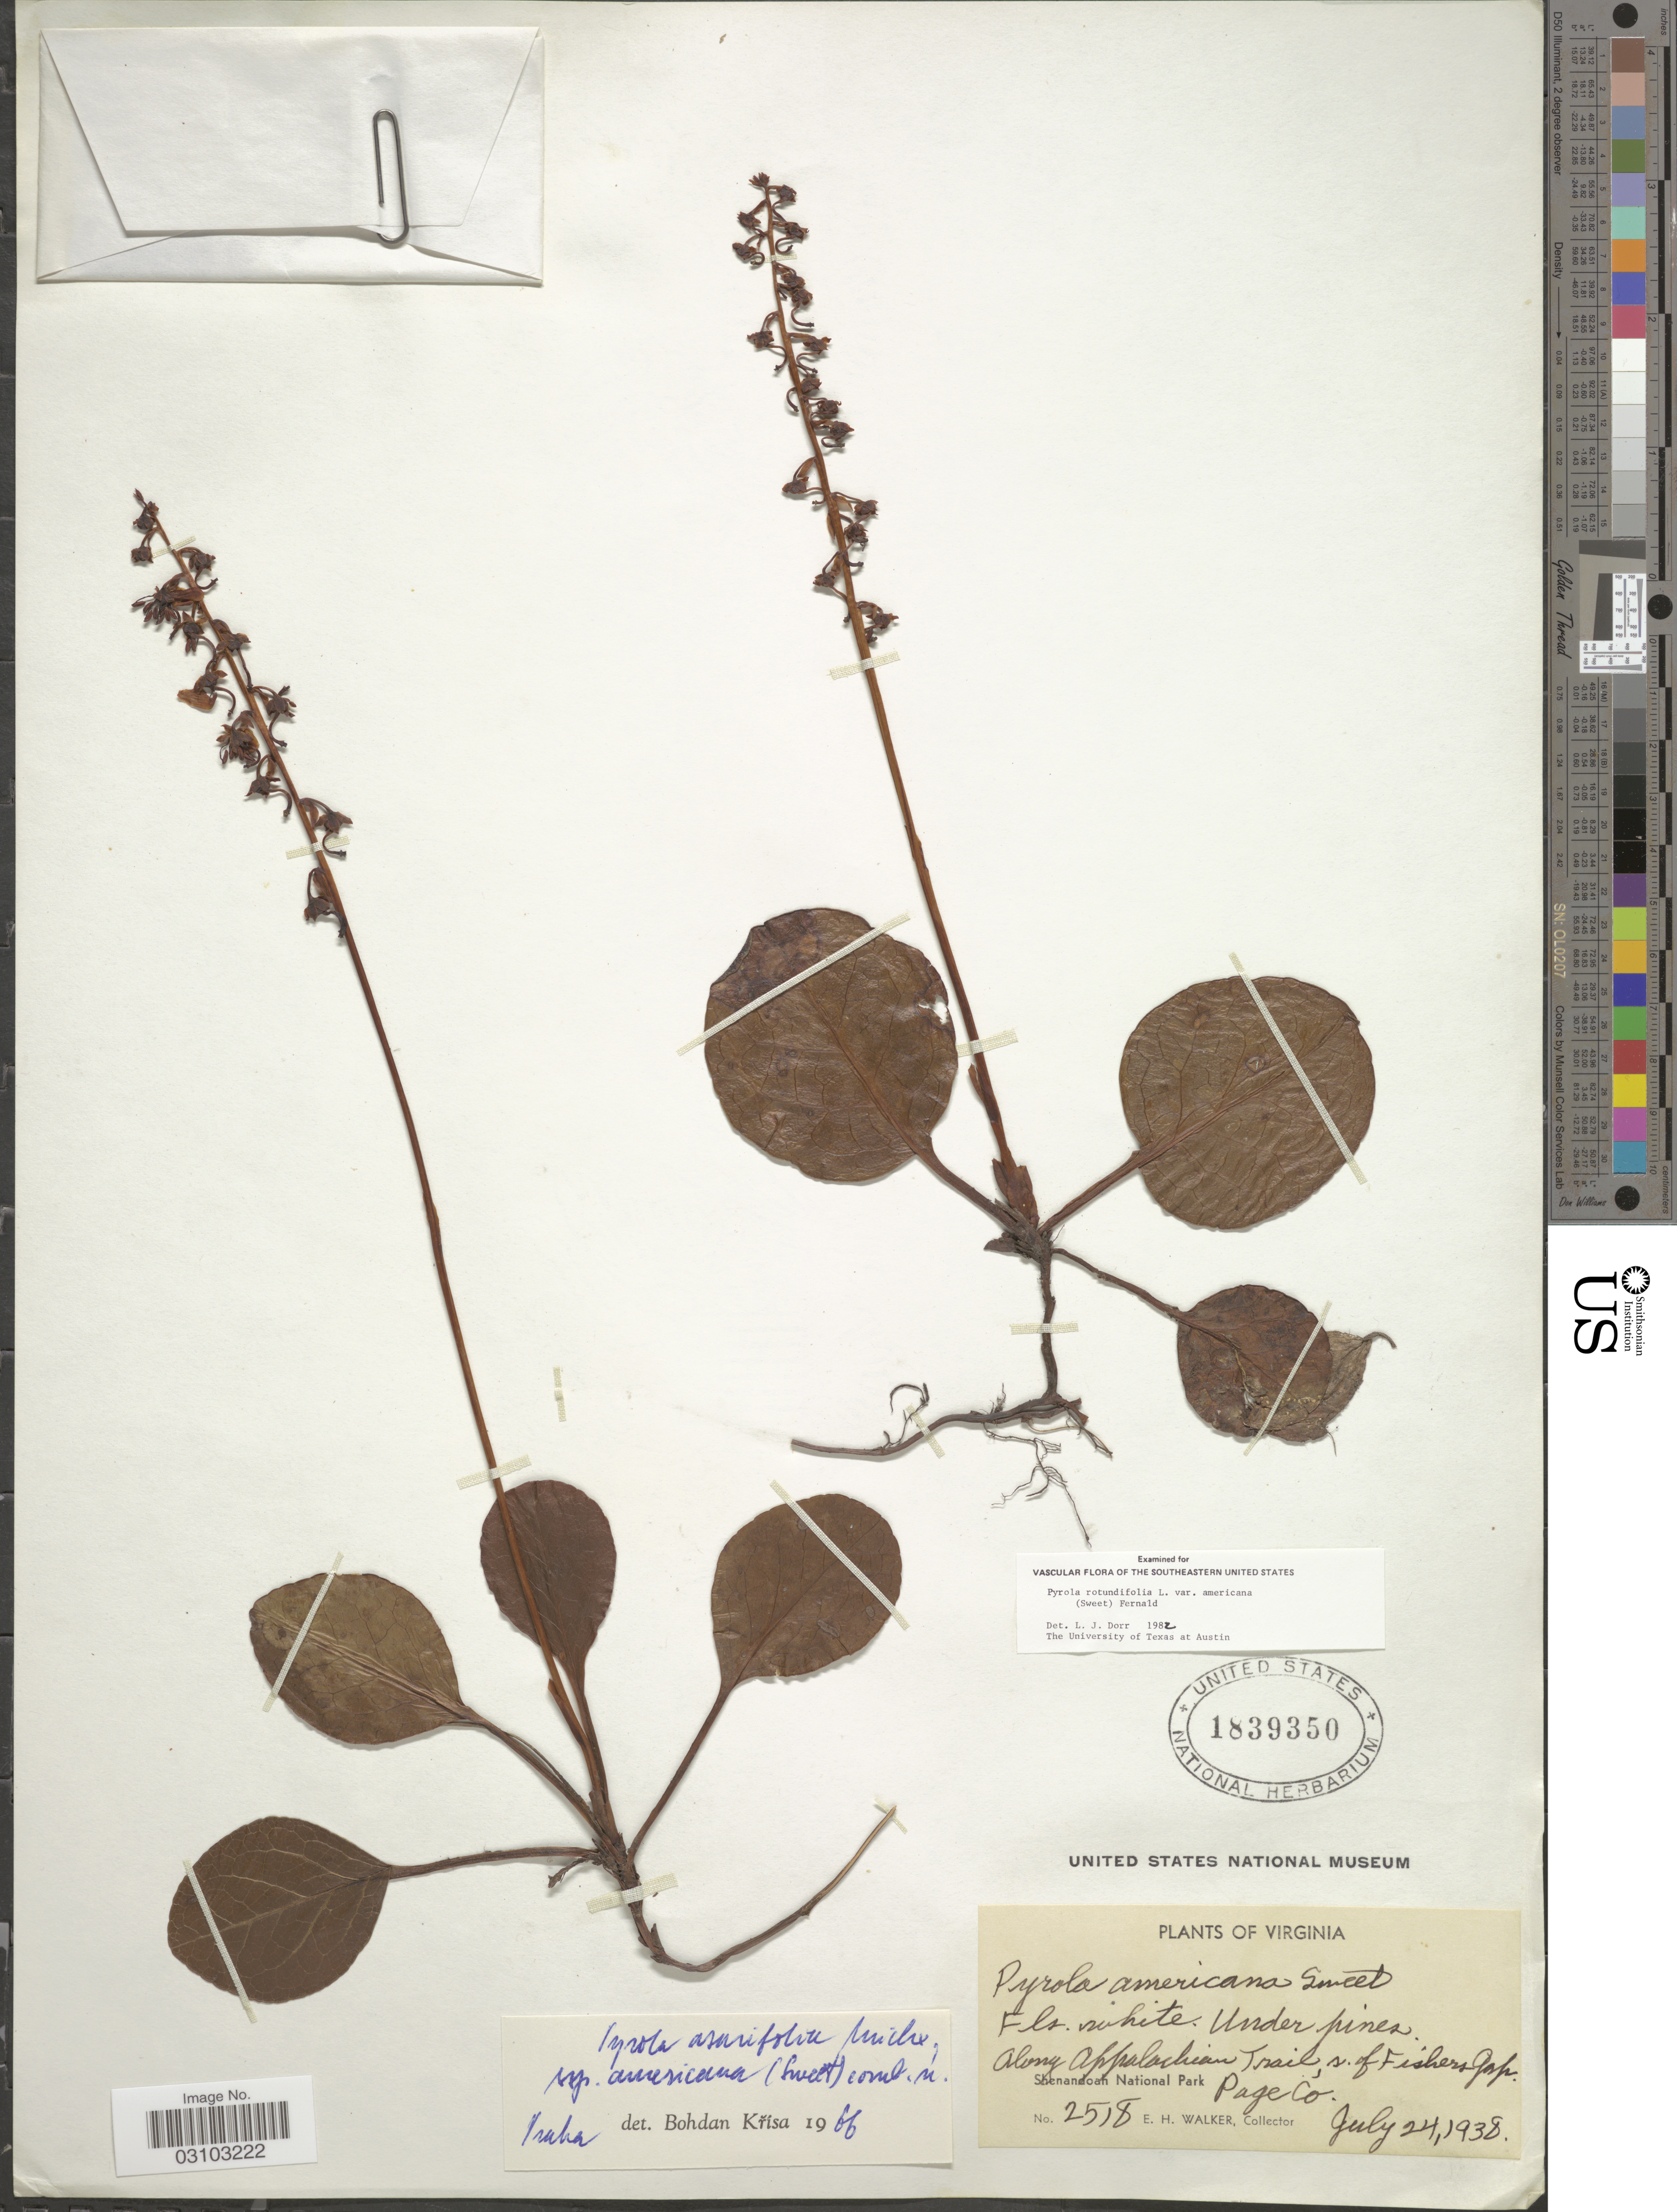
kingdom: Plantae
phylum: Tracheophyta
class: Magnoliopsida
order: Ericales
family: Ericaceae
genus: Pyrola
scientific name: Pyrola americana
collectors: E. H. Walker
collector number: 2518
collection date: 1938-07-24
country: United States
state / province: Virginia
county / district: Page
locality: Along Appalachian Trail, s. of Fishers Gap. Shenandoah National Park, Page Co.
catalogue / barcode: US 1839350